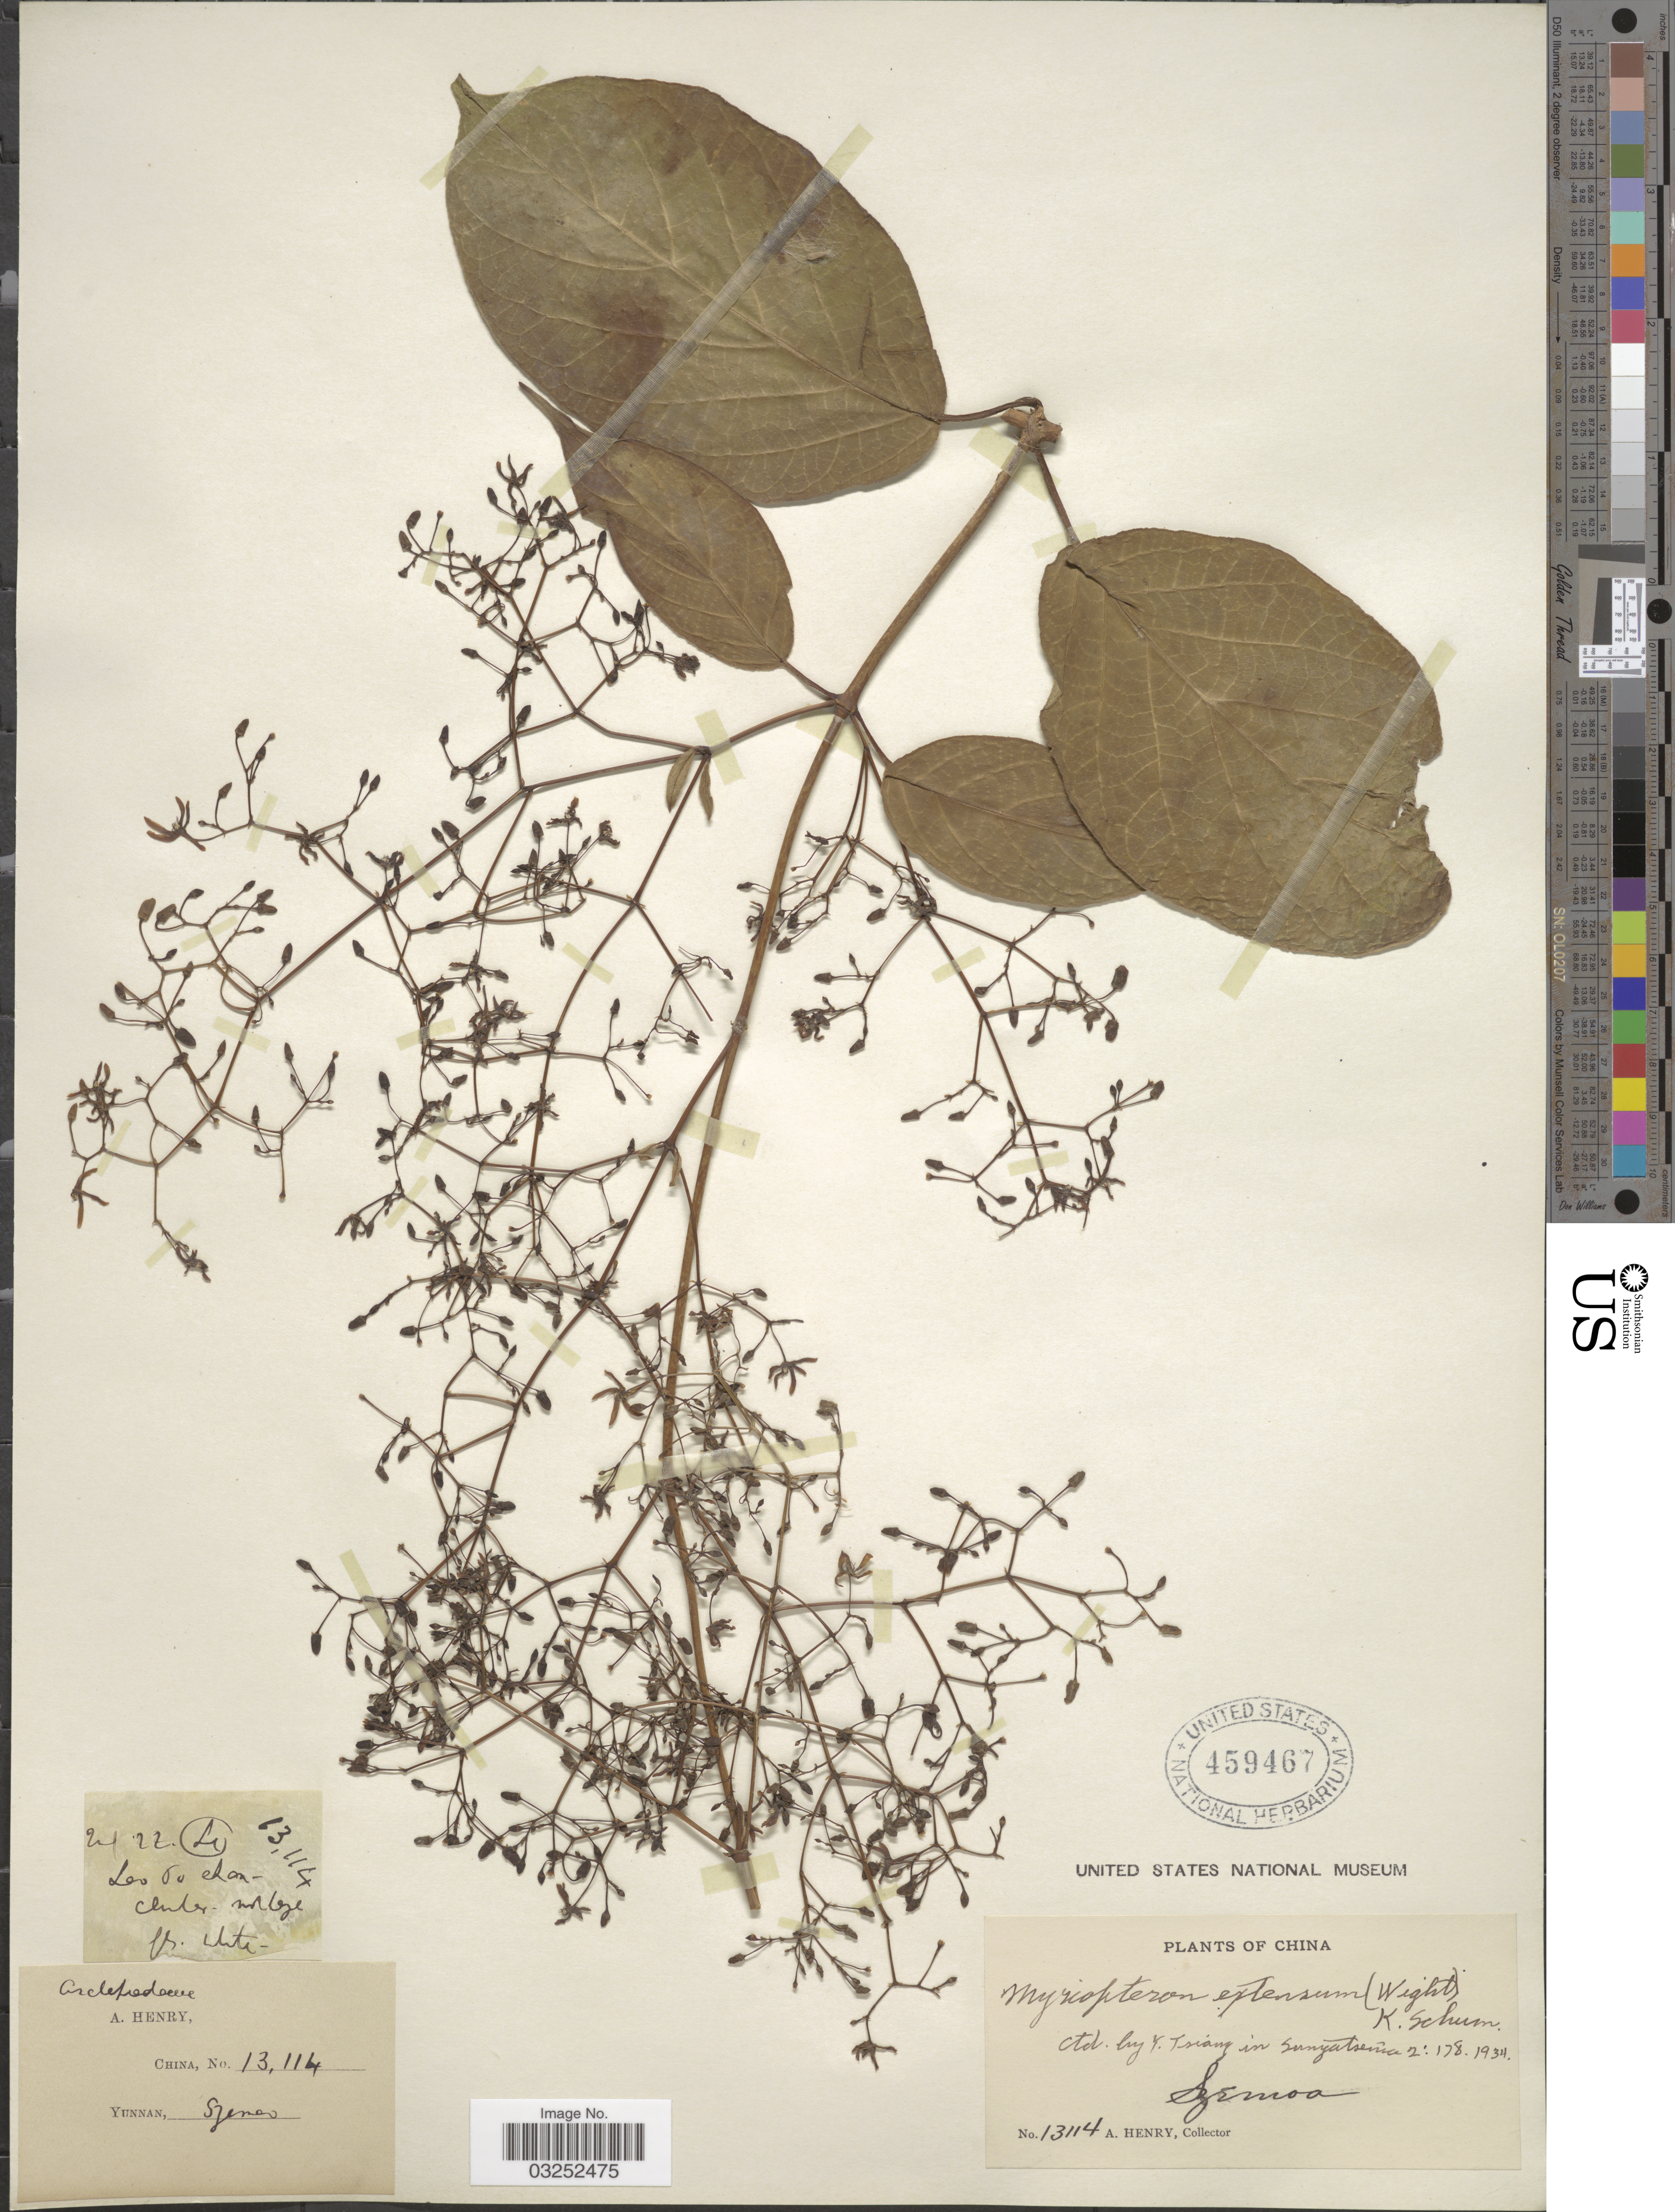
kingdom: Plantae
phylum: Tracheophyta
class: Magnoliopsida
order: Gentianales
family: Apocynaceae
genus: Myriopteron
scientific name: Myriopteron extensum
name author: (C. Wright) K. Schum.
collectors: A. Henry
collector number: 13114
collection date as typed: Transcribed d/m/y: /7/22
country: China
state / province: Yunnan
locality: Szemoa. Lao Po shan. Li.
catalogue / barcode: US 459467